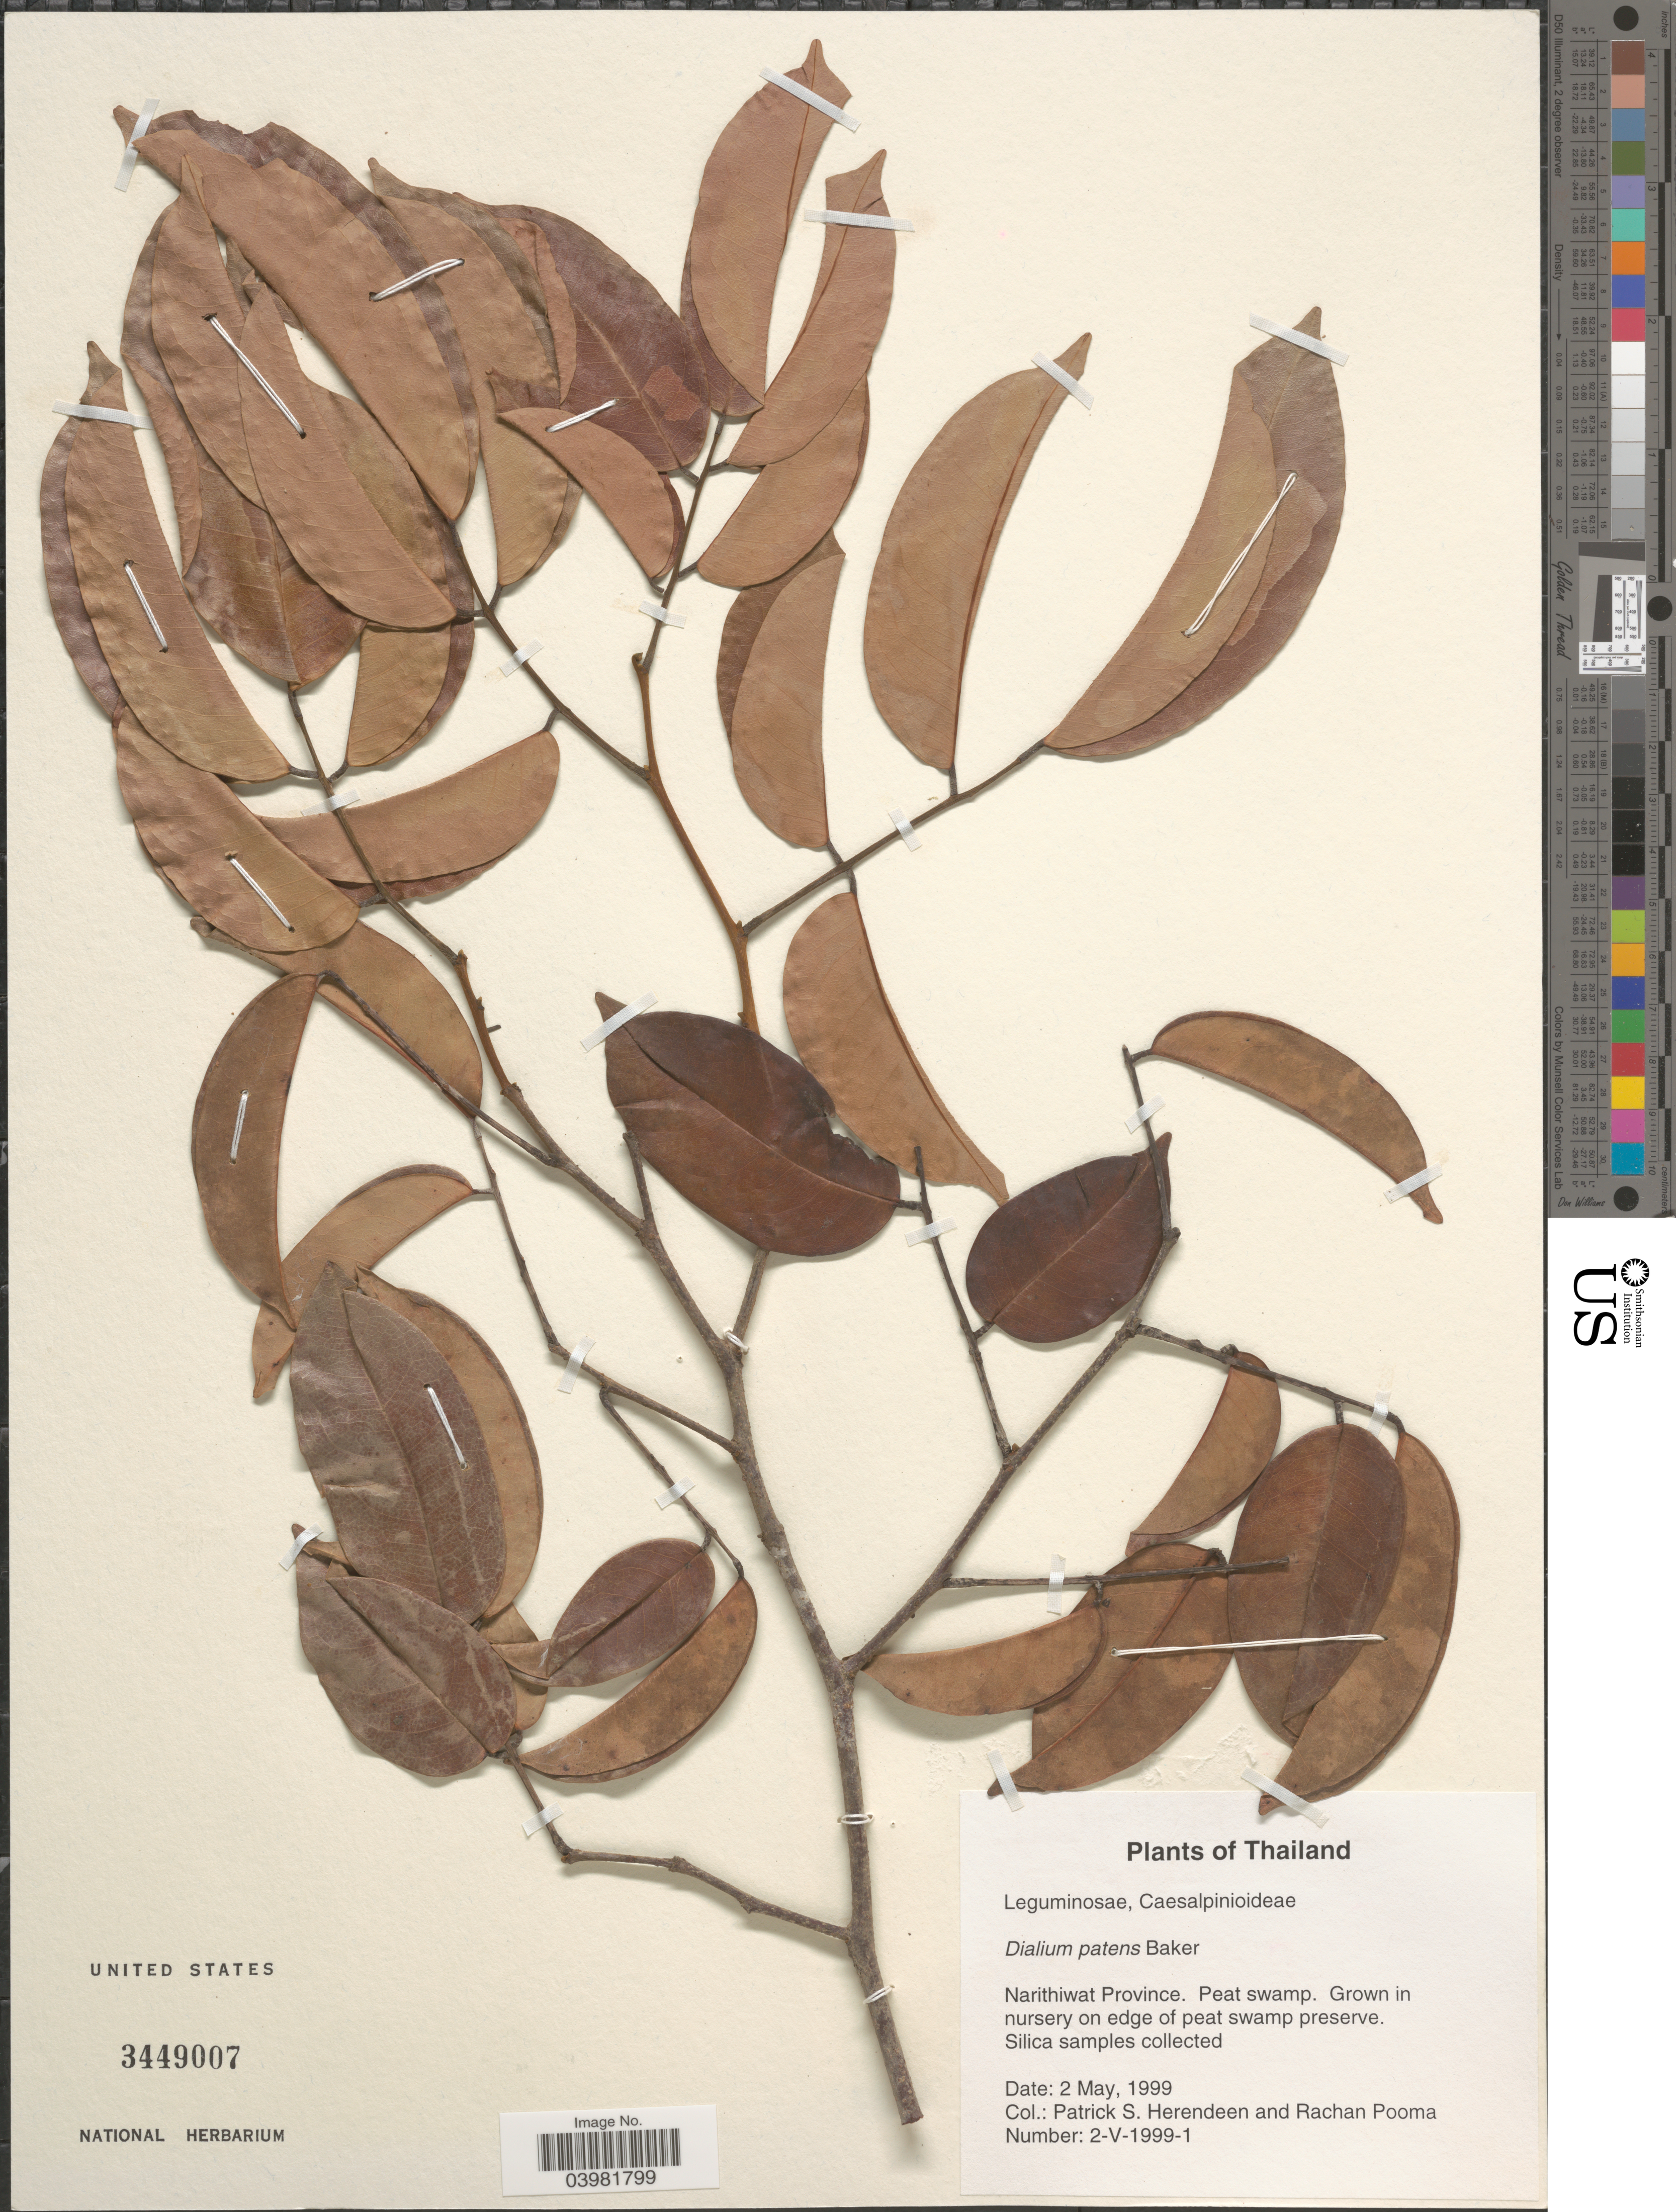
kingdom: Plantae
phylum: Tracheophyta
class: Magnoliopsida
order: Fabales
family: Fabaceae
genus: Dialium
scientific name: Dialium patens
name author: Baker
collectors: P. S. Herendeen & R. Pooma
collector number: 2-V-1999-1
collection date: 1999-05-02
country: Thailand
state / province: Narathiwat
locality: Narithiwat Province. Peat swamp. In nursery on edge of peat swamp preserve.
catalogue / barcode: US 3449007